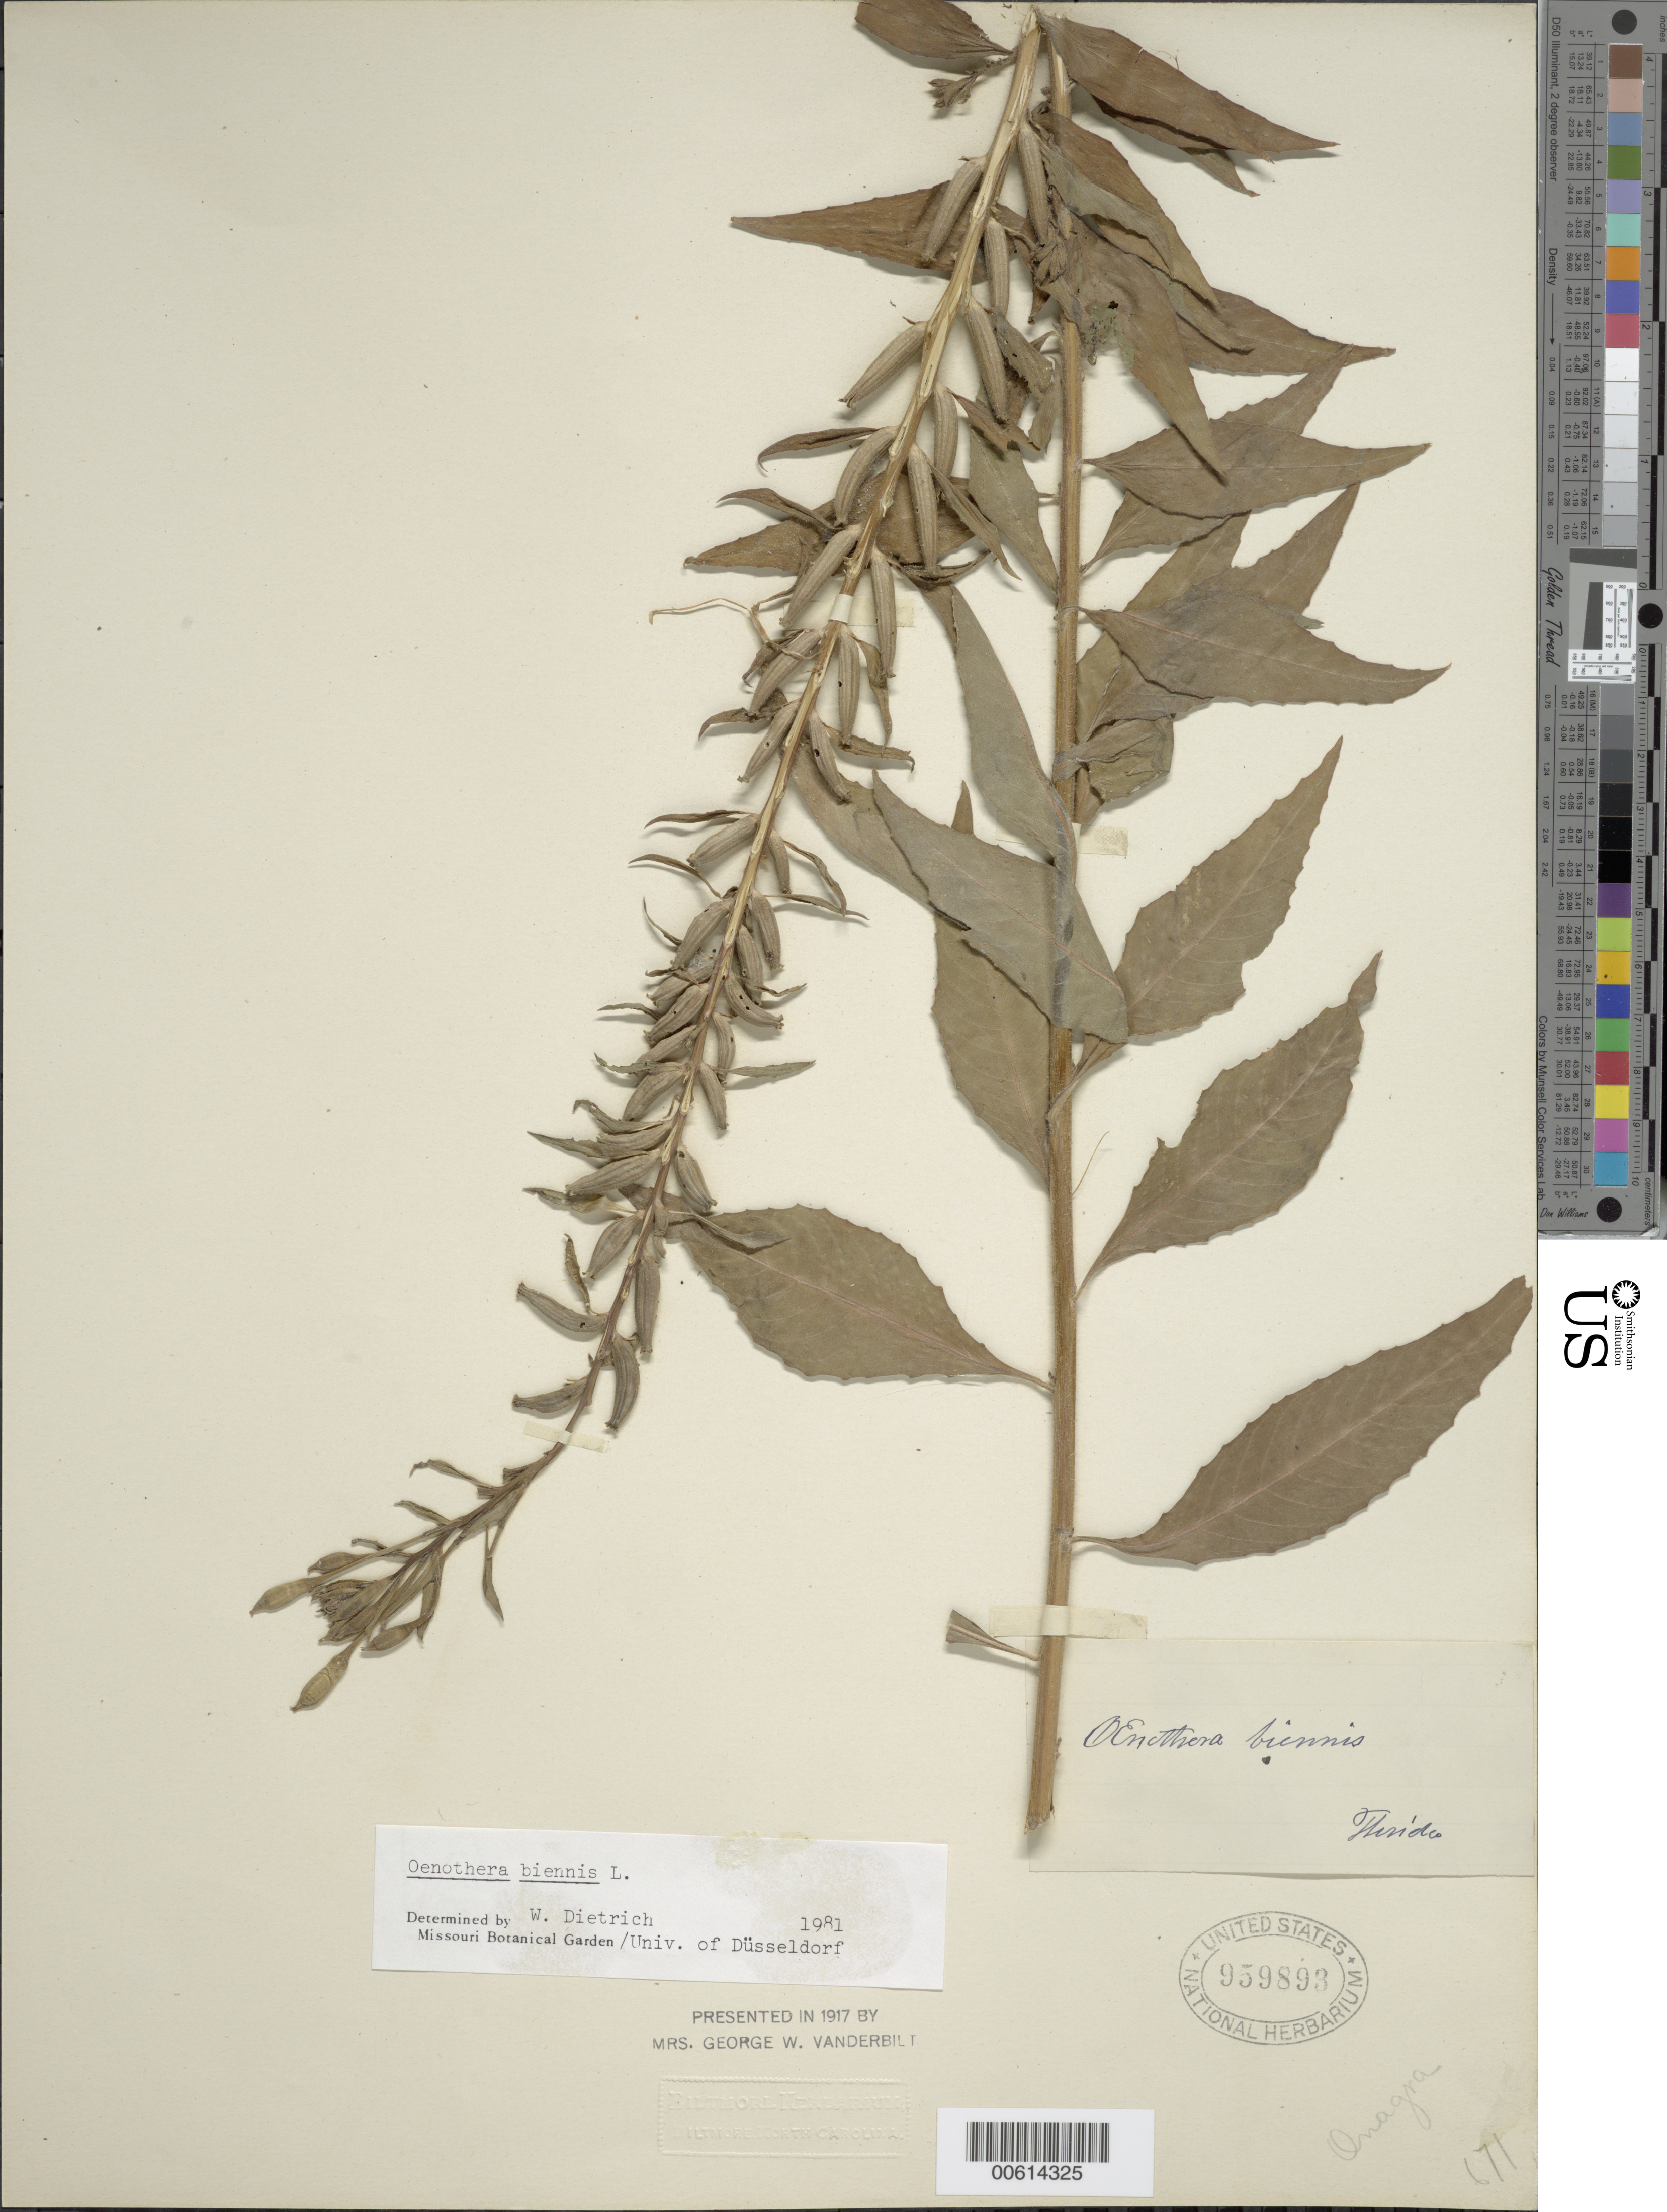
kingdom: Plantae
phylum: Tracheophyta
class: Magnoliopsida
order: Myrtales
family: Onagraceae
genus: Oenothera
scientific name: Oenothera biennis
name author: L.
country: United States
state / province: Florida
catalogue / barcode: US 959893